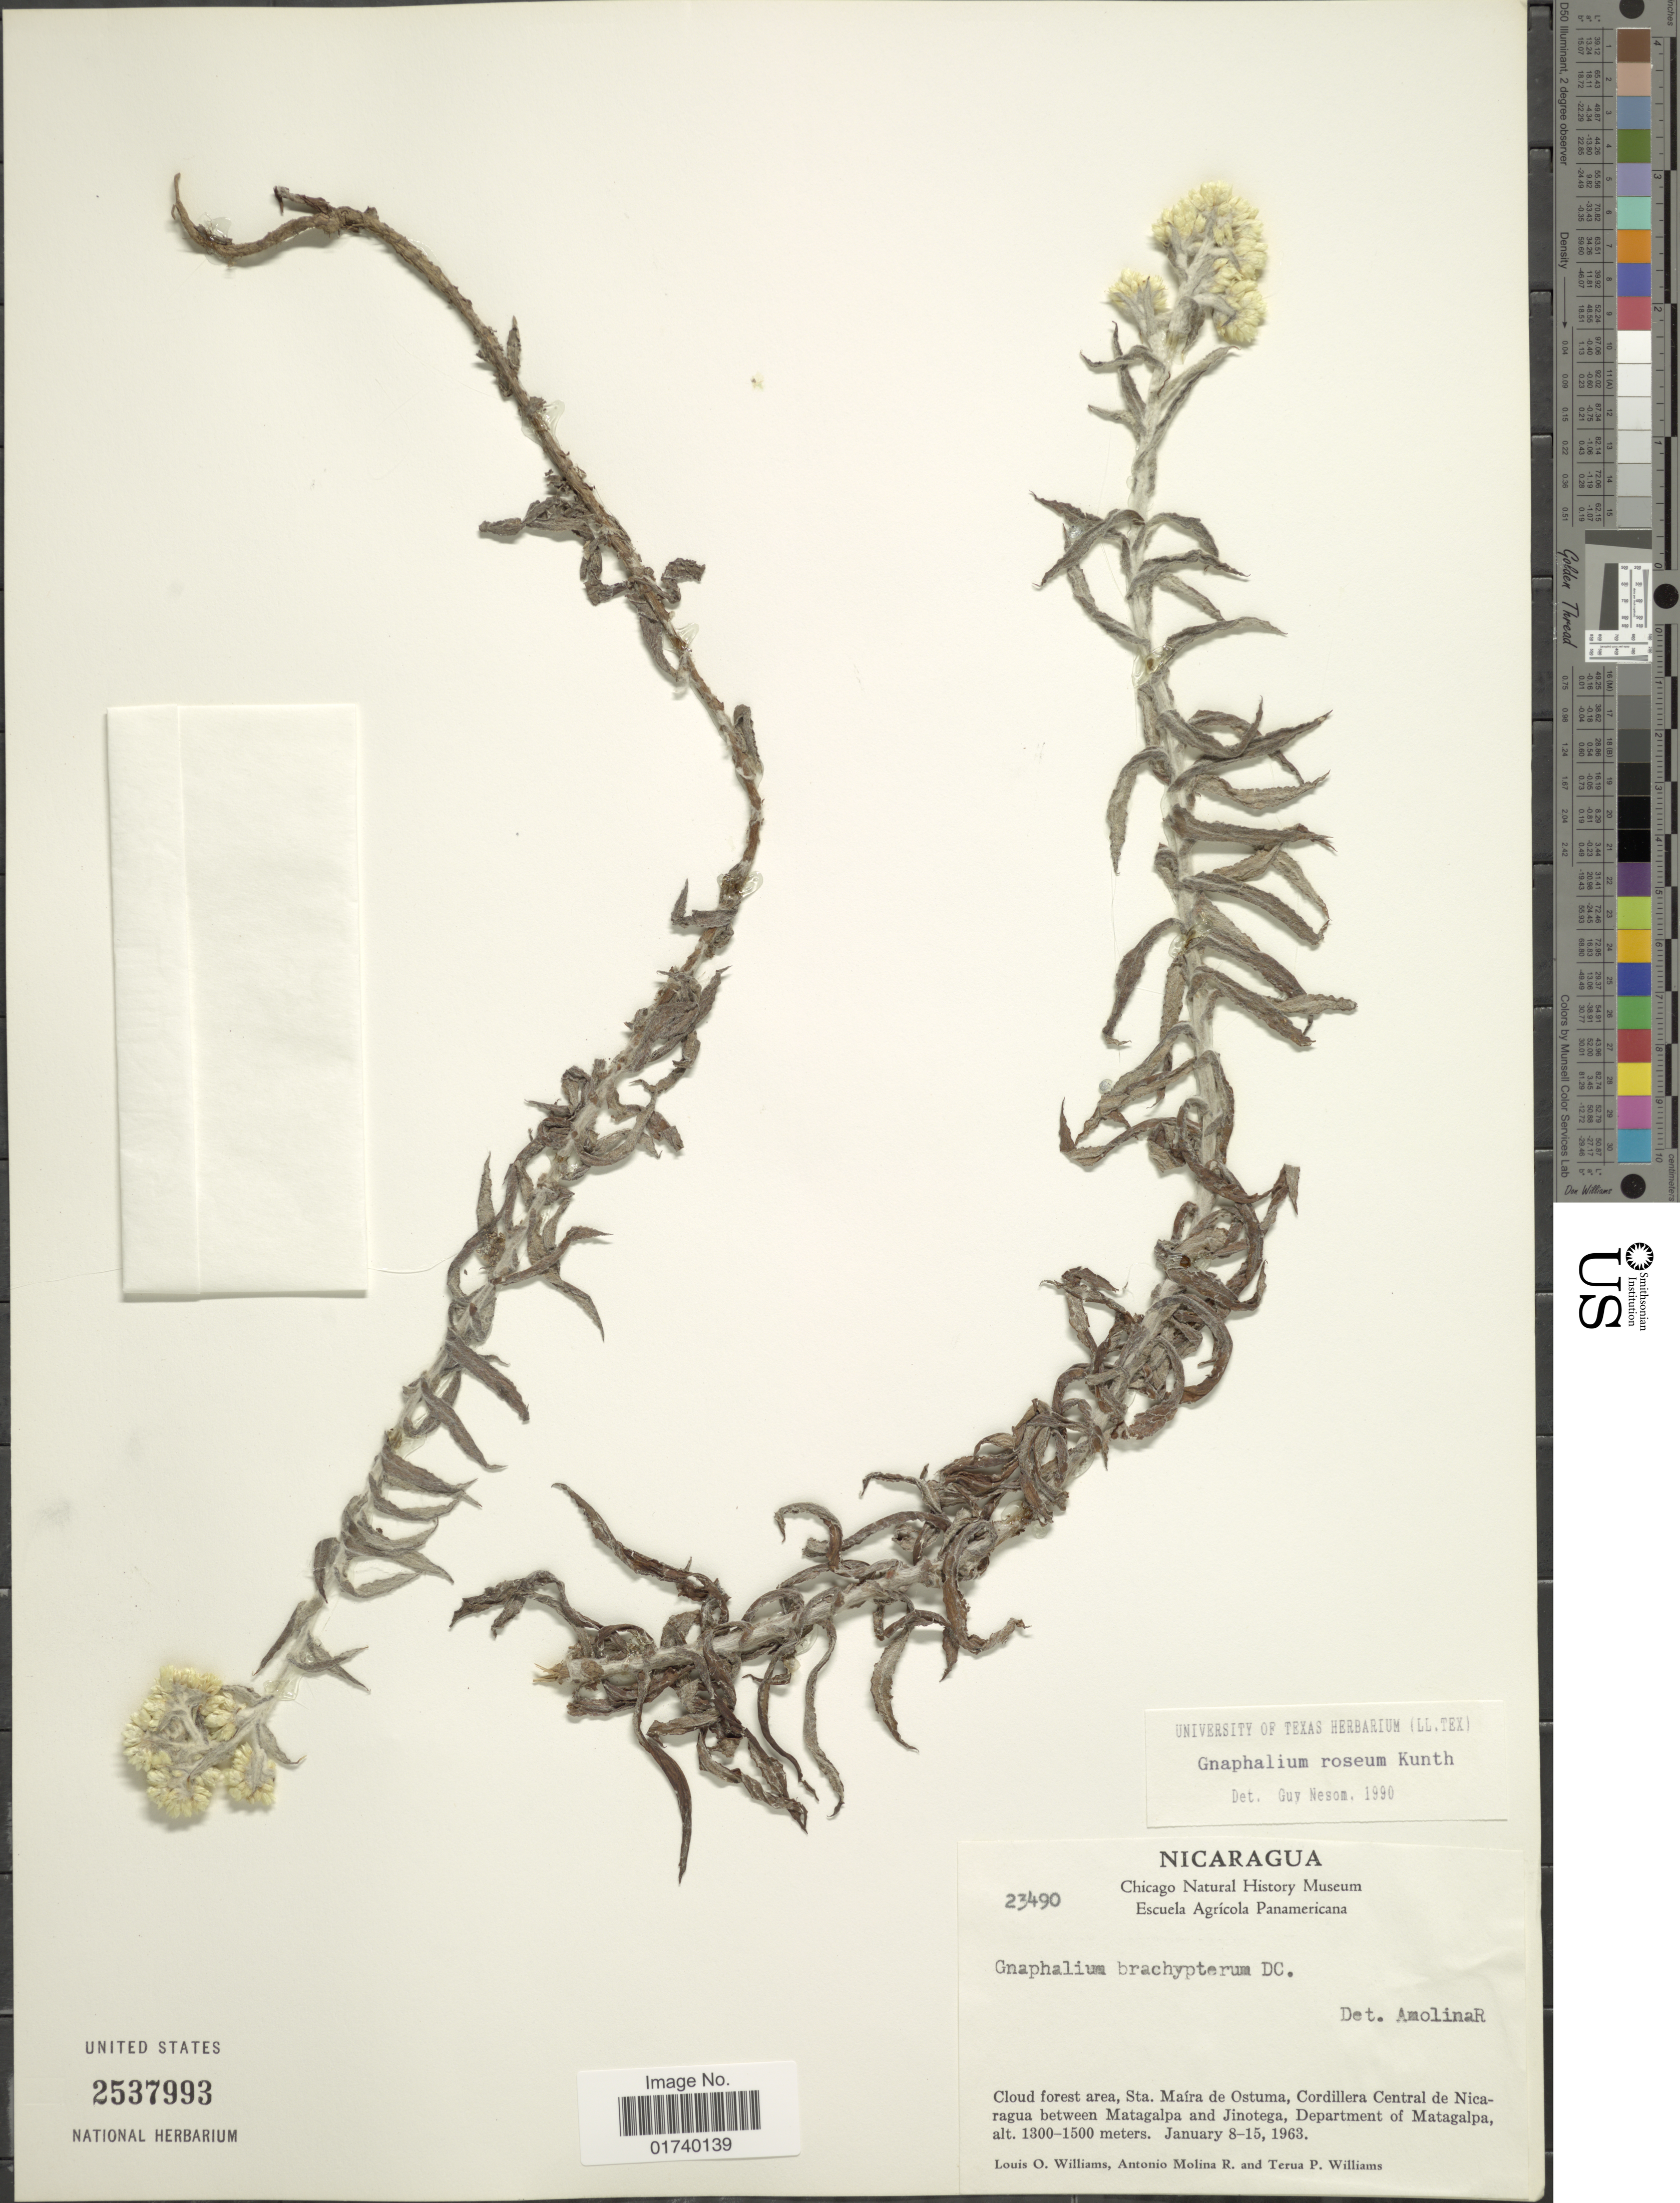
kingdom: Plantae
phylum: Tracheophyta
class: Magnoliopsida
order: Asterales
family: Asteraceae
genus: Pseudognaphalium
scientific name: Pseudognaphalium roseum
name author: (Kunth) Anderb.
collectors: L. O. Williams, A. Molina R. & T. P. Williams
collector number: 23490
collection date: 1963-01-08/1963-01-15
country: Nicaragua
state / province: Matagalpa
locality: Cloud forest area, Sta. Maira de Ostuma, Cordillera Central de Nicaragua between Matagalpa and Jinotega, Department of Matagalpa and Jinotega, Departement of Matagalpa.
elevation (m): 1300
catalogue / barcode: US 2537993